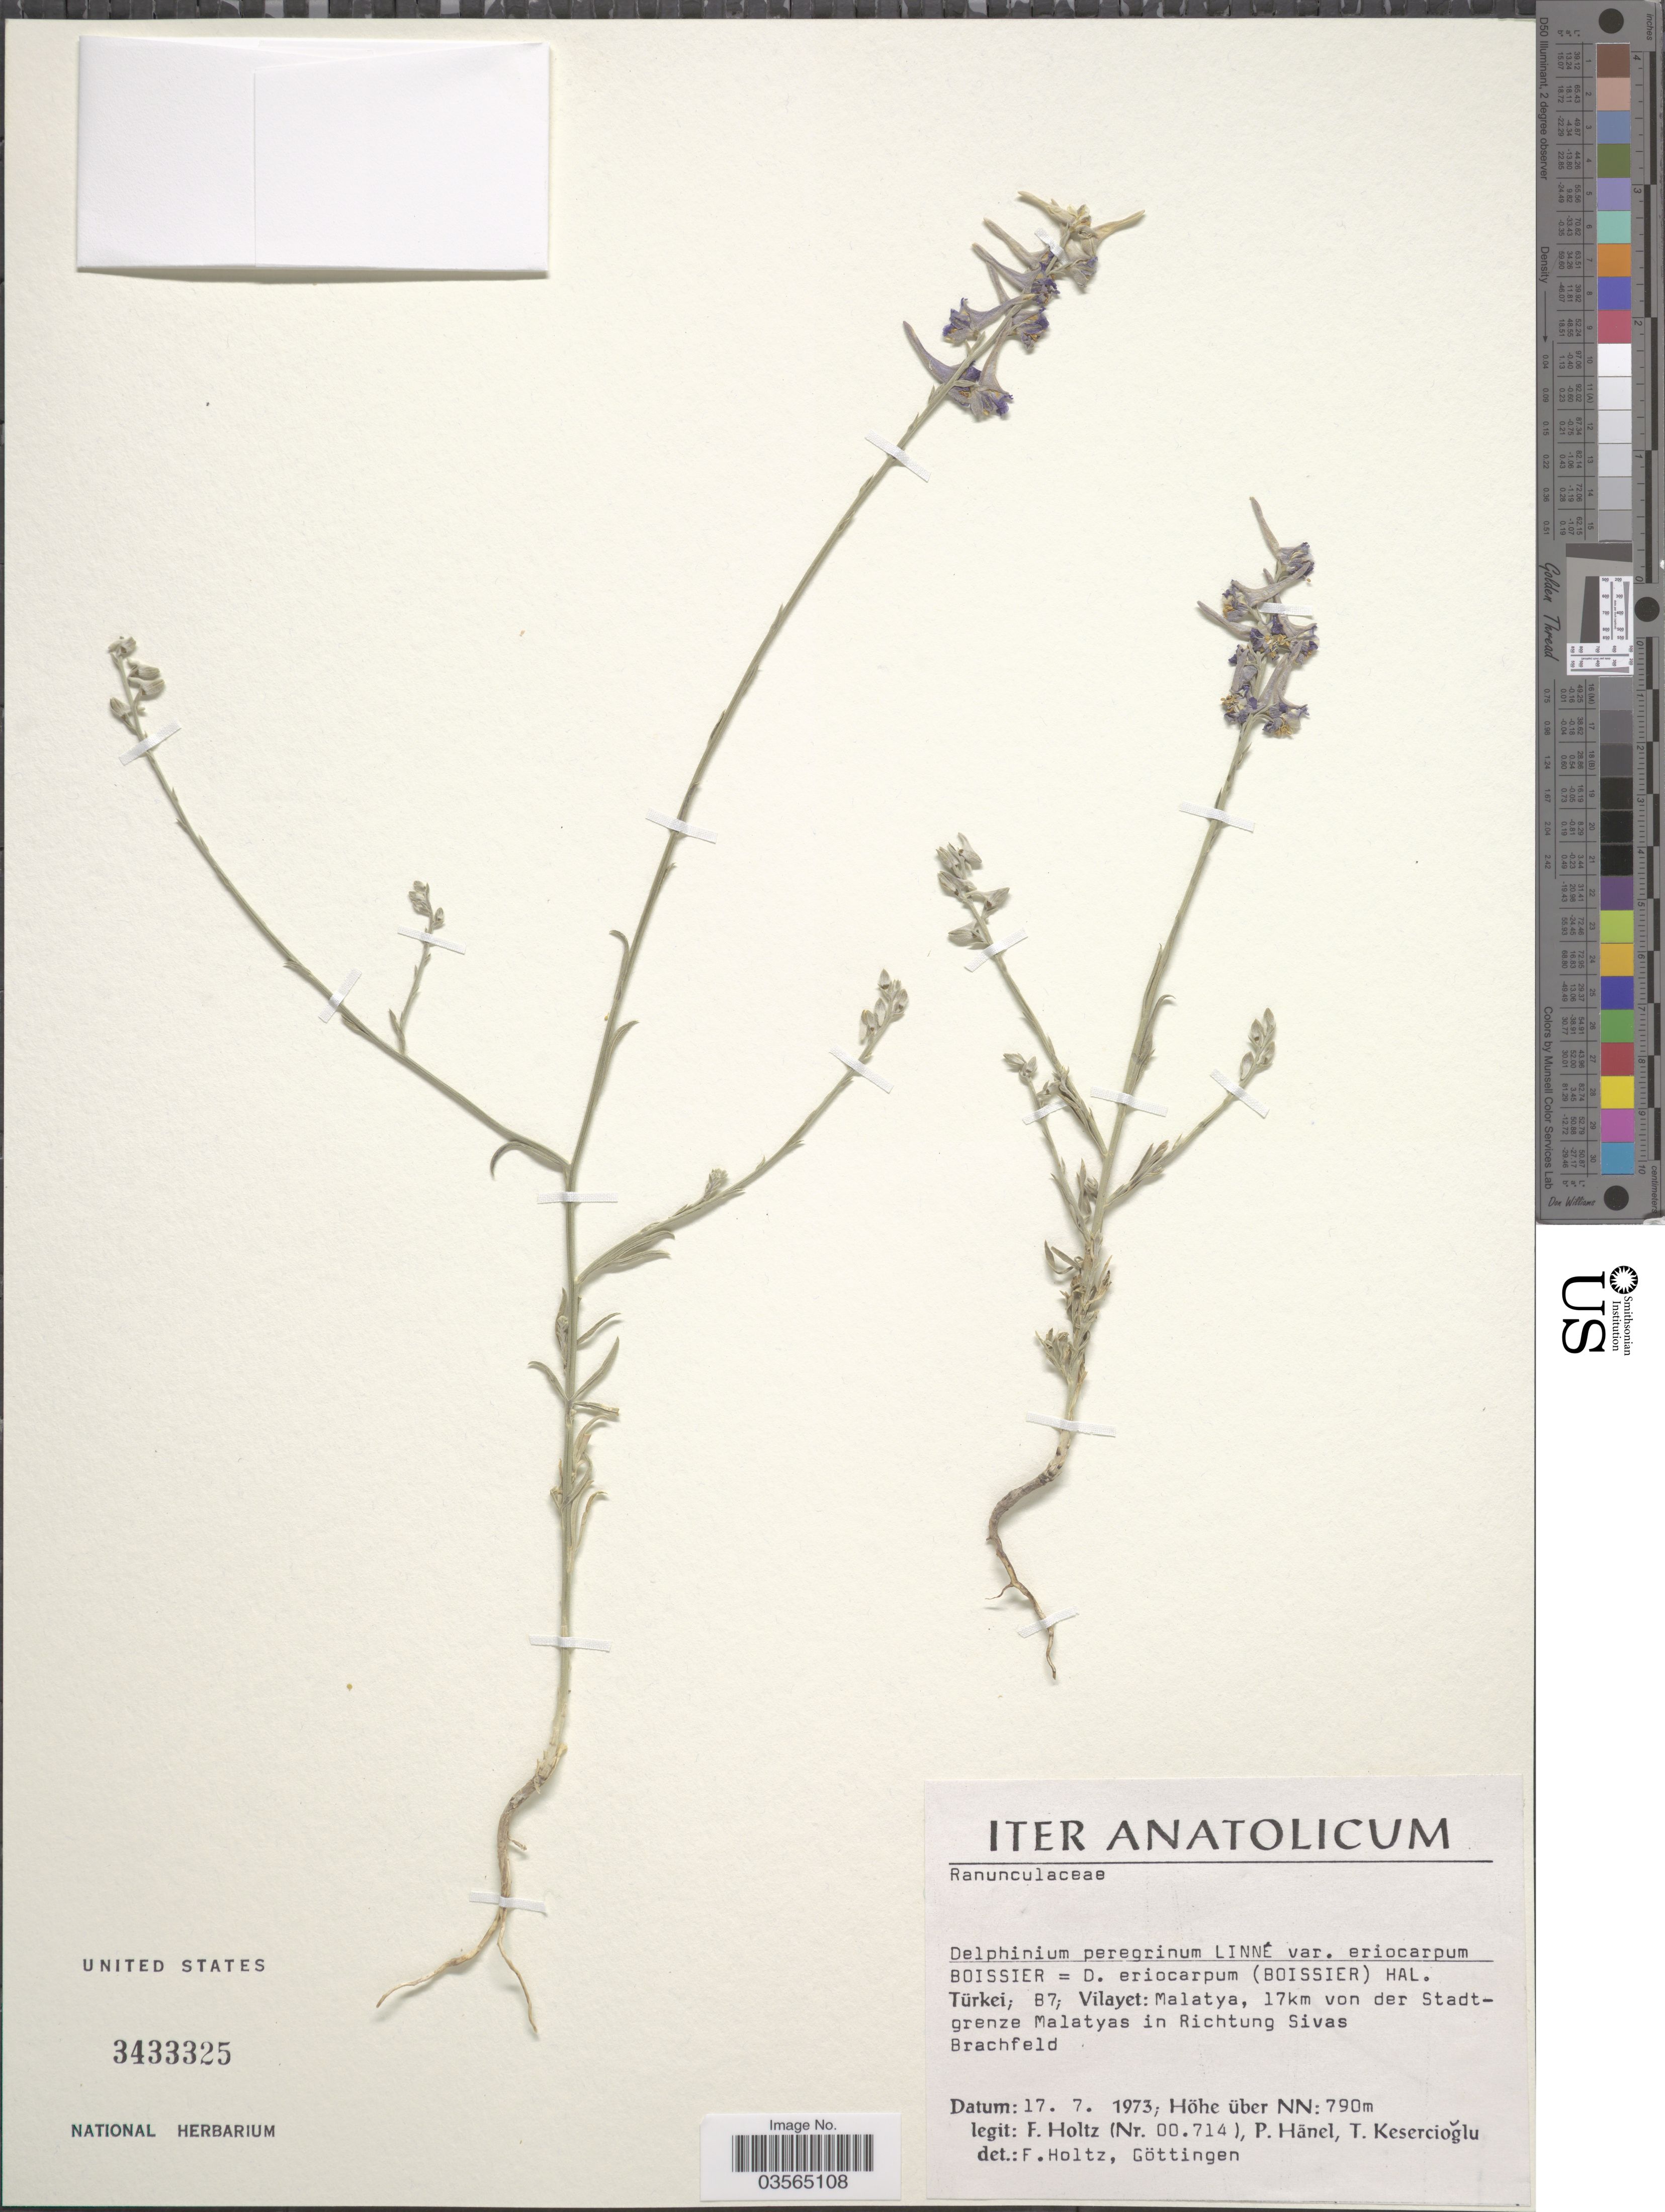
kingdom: Plantae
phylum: Tracheophyta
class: Magnoliopsida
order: Ranunculales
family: Ranunculaceae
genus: Delphinium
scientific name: Delphinium peregrinum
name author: L.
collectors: Holtz, F., Hänel, P. & Kesercioglu, T.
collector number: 00714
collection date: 1973-07-17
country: Turkey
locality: Iter Anatolicum. B7; Vilayet: Malatya, 17 km von der Stadtgrenze Malatyas in Richtung Sivas Brachfeld.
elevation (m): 790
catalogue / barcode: US 3433325